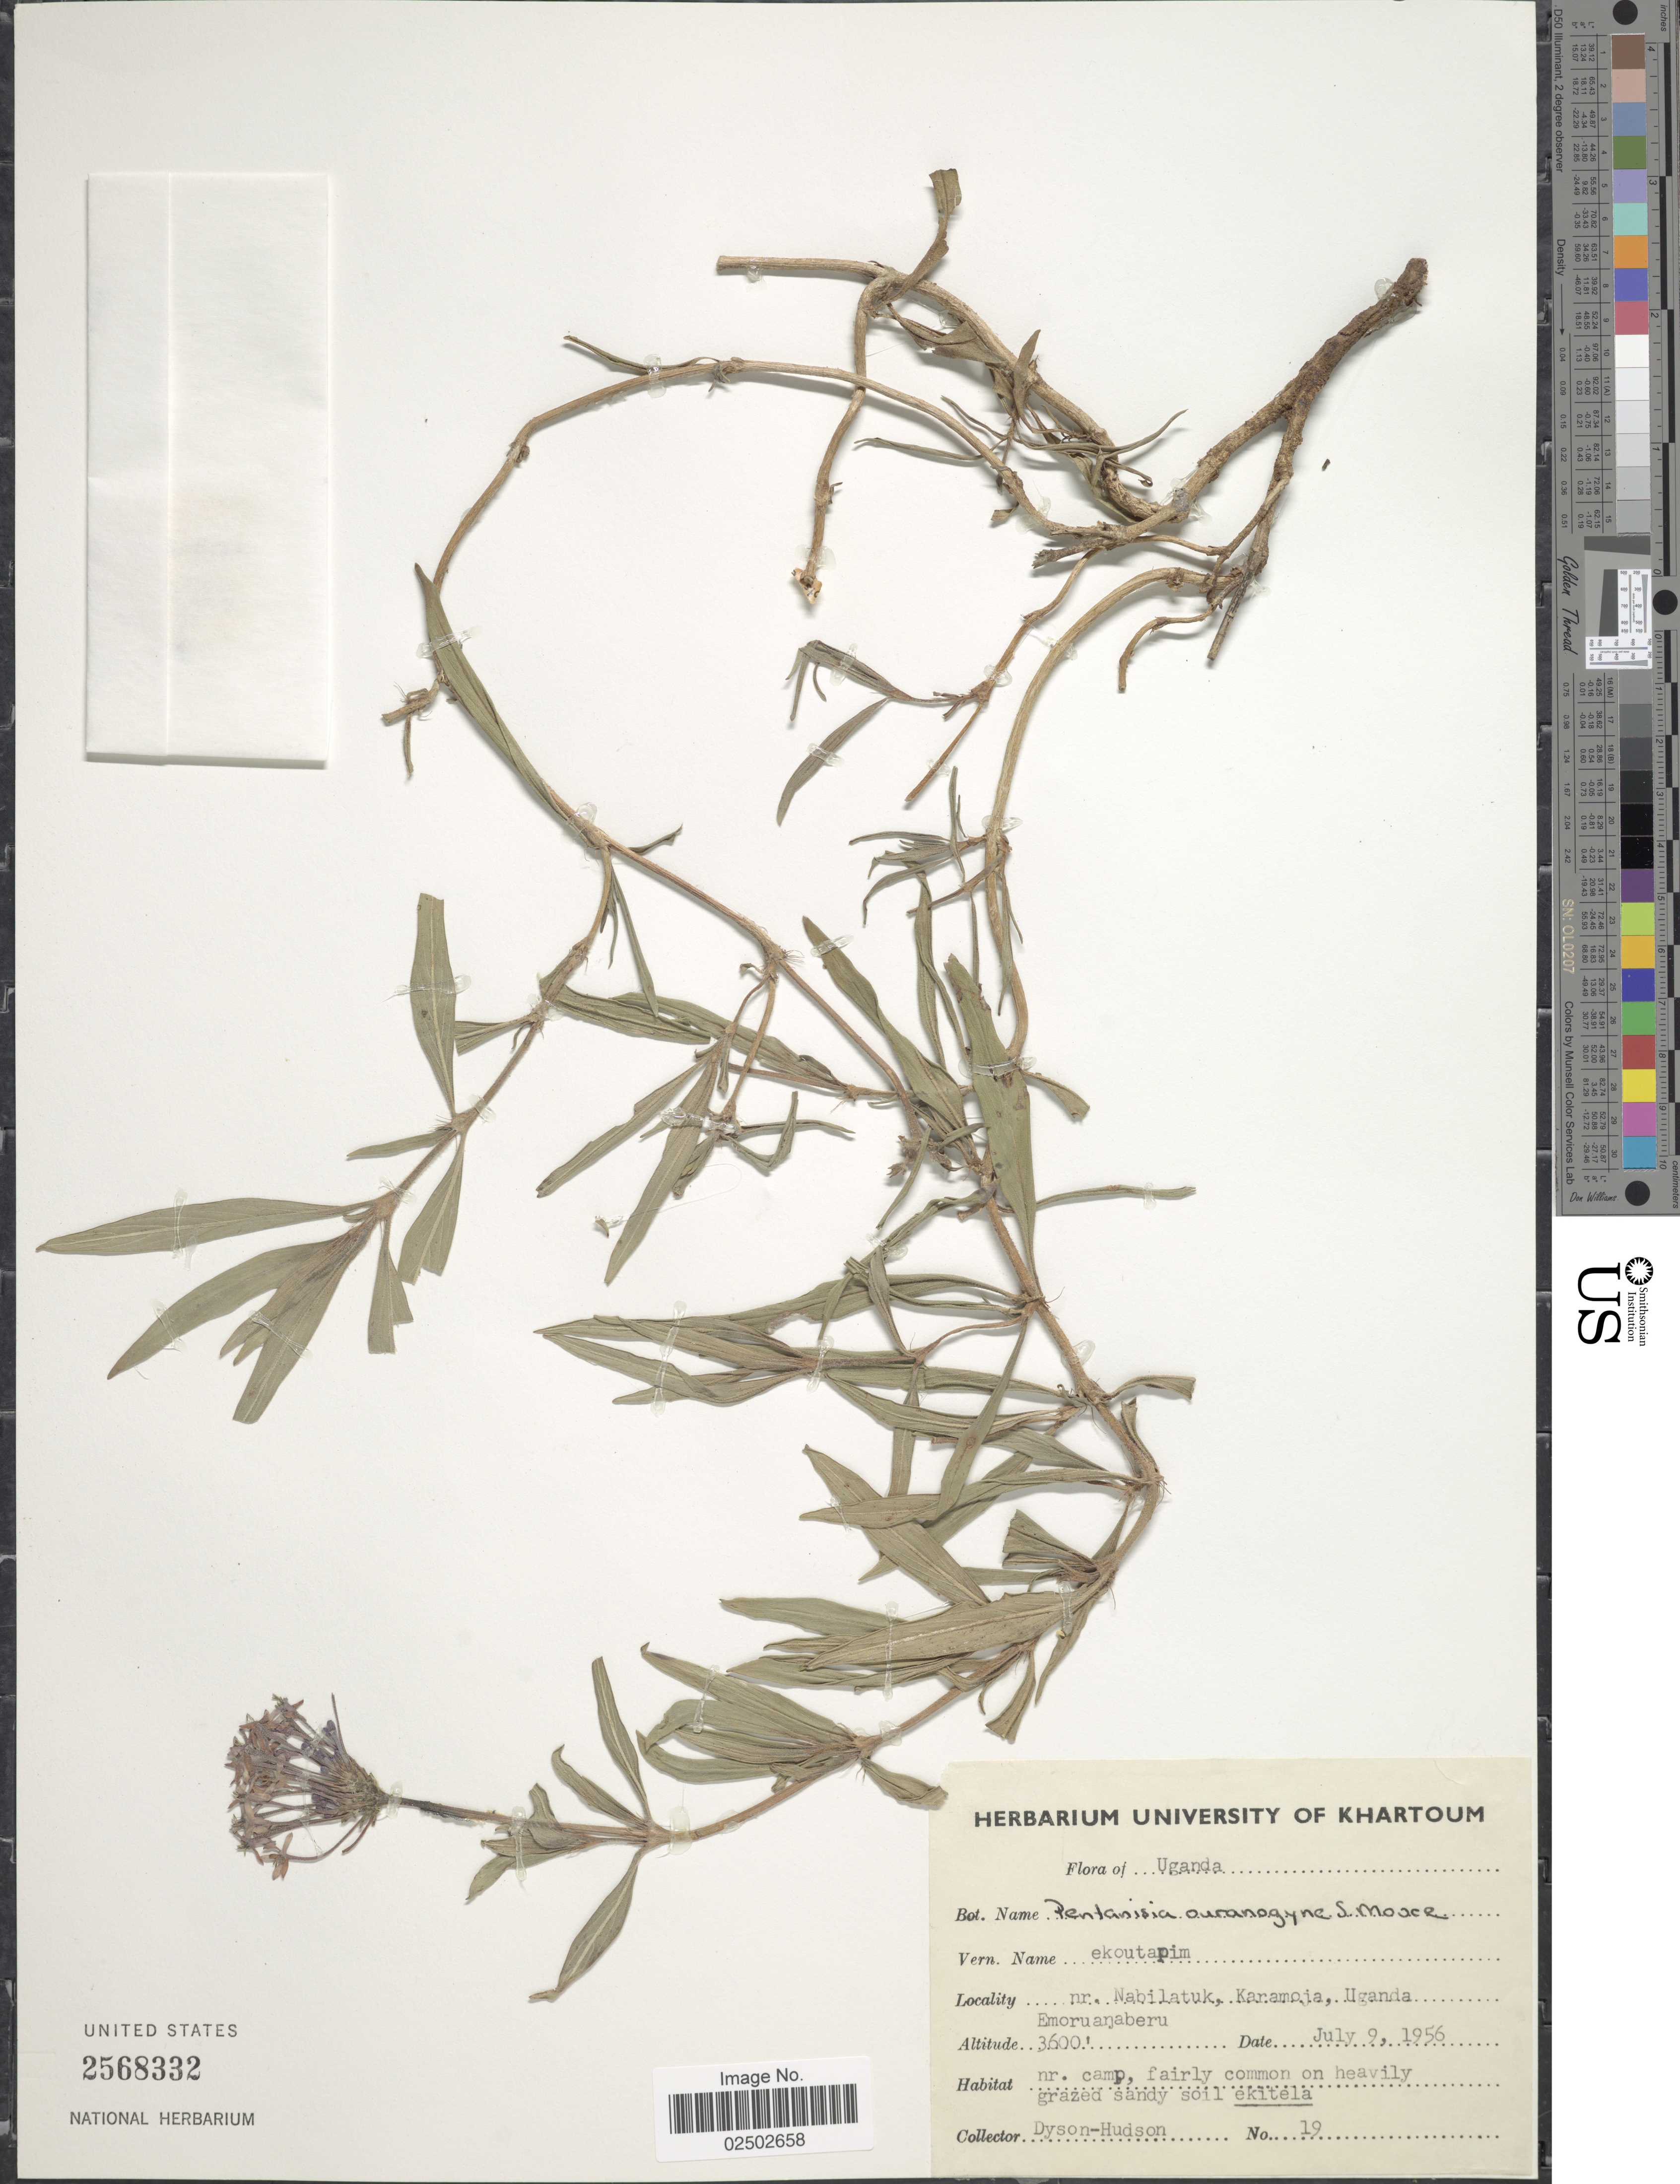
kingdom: Plantae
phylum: Tracheophyta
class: Magnoliopsida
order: Gentianales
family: Rubiaceae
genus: Pentanisia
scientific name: Pentanisia ouranogyne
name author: S. Moore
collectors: Dyson-Hudson, --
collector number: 19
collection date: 1956-07-09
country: Uganda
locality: Nr. Nabilatuk, Karamoja, Emoruanjaberu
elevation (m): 1097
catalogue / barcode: US 2568332